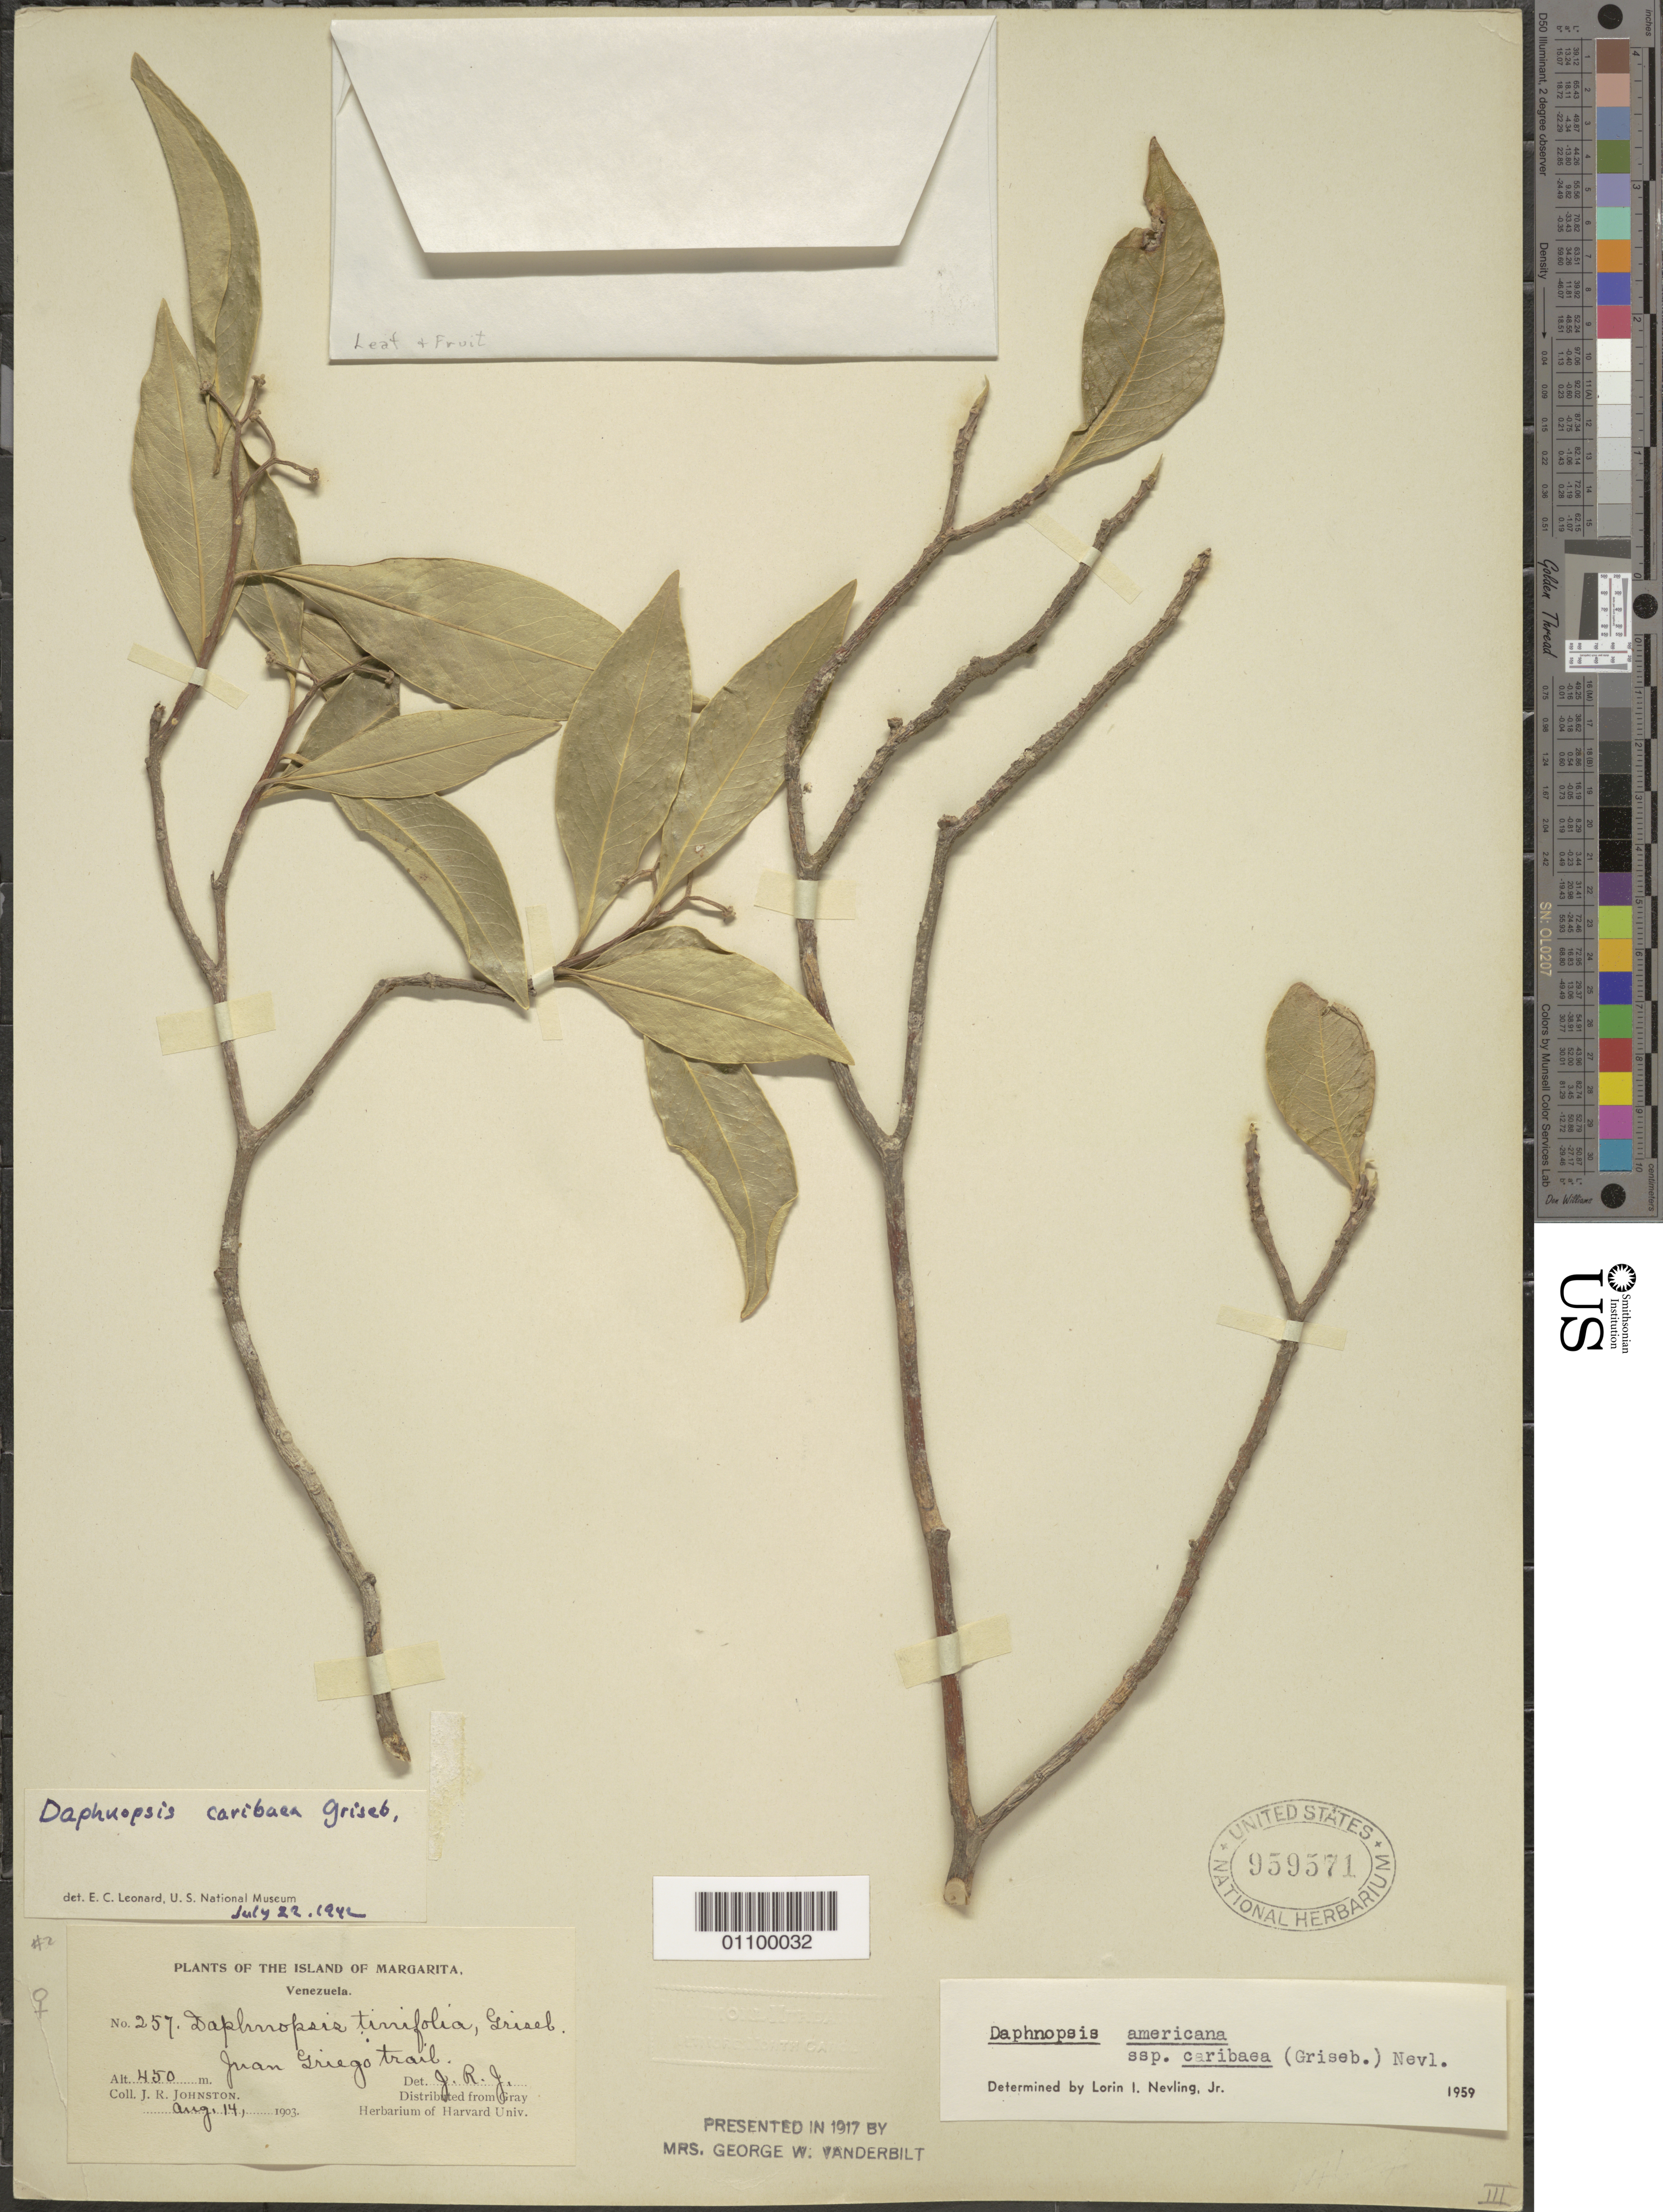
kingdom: Plantae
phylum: Tracheophyta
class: Magnoliopsida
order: Malvales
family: Thymelaeaceae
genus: Daphnopsis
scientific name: Daphnopsis americana subsp. caribaea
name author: (Griseb.) Nevling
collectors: J. Johnston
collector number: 257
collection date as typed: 14 Aug 1903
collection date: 1903-08-14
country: Venezuela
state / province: Nueva Esparta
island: Margarita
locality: Juan Griego trail.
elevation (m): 450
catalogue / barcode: US 959571